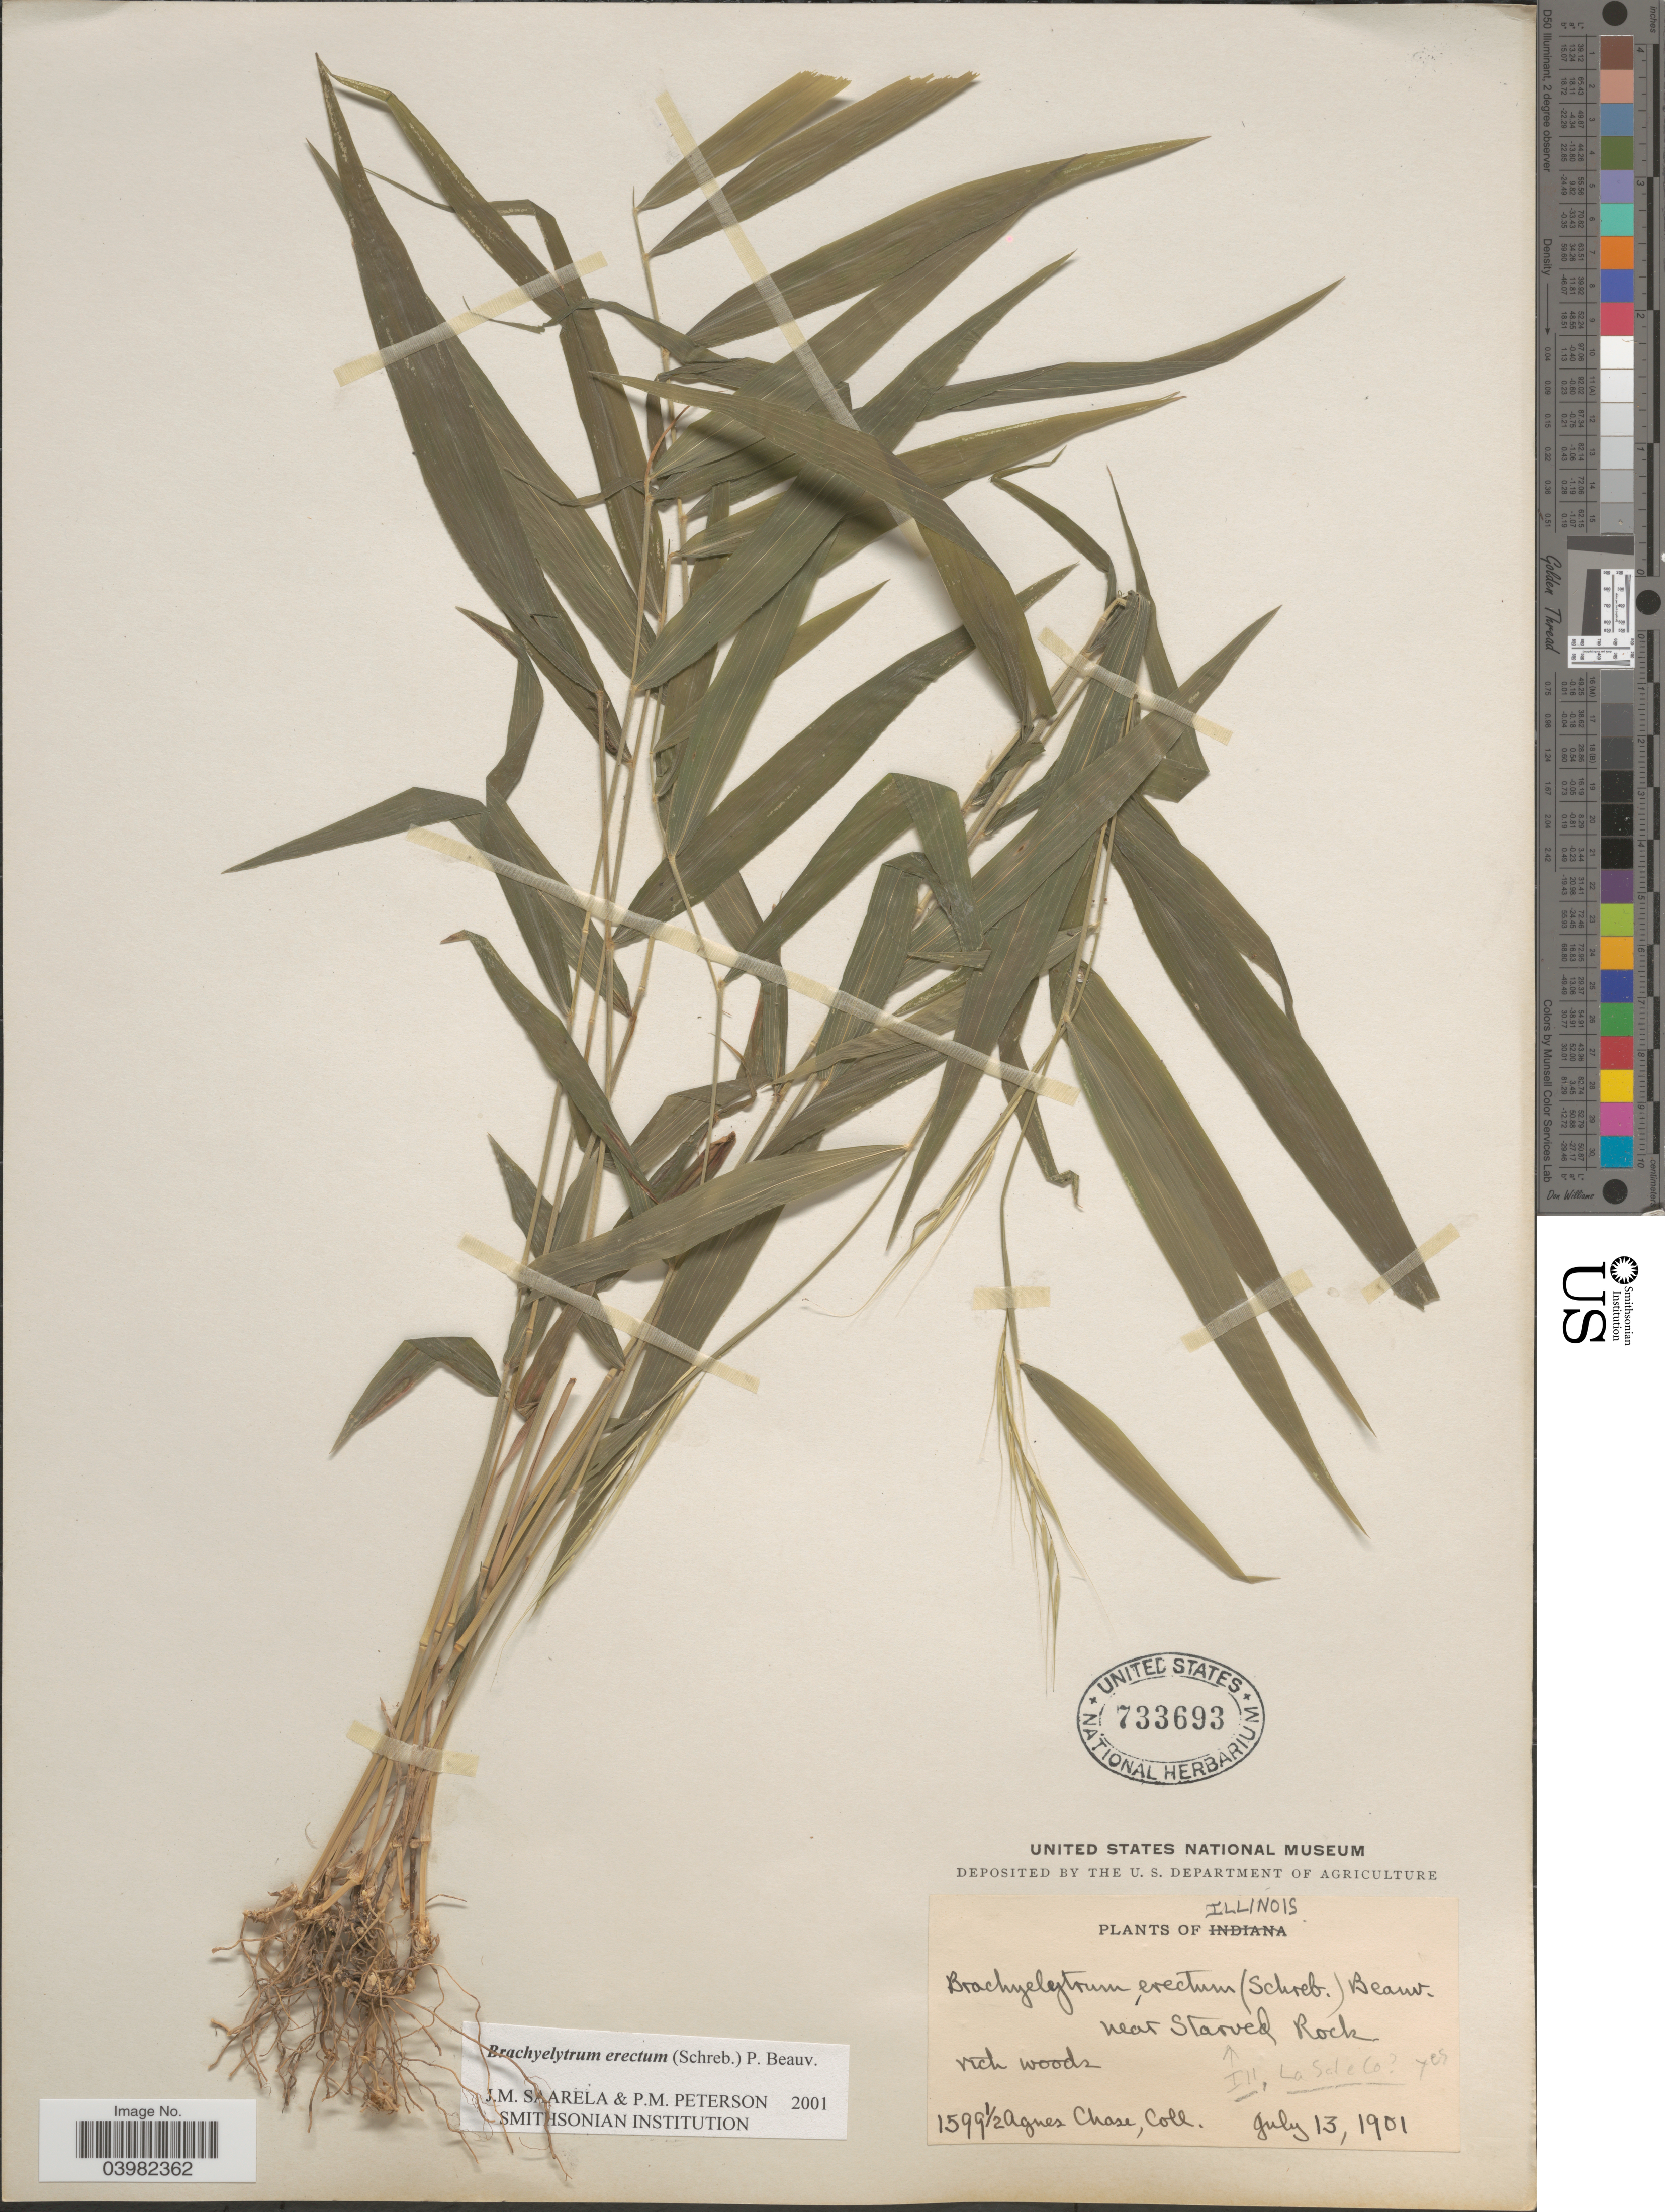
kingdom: Plantae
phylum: Tracheophyta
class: Liliopsida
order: Poales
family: Poaceae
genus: Brachyelytrum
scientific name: Brachyelytrum erectum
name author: (Schreb.) P. Beauv.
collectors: A. Chase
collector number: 1599½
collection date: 1901-07-13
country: United States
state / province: Illinois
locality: Near Starved Rock. La Sale Co.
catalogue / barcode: US 733693